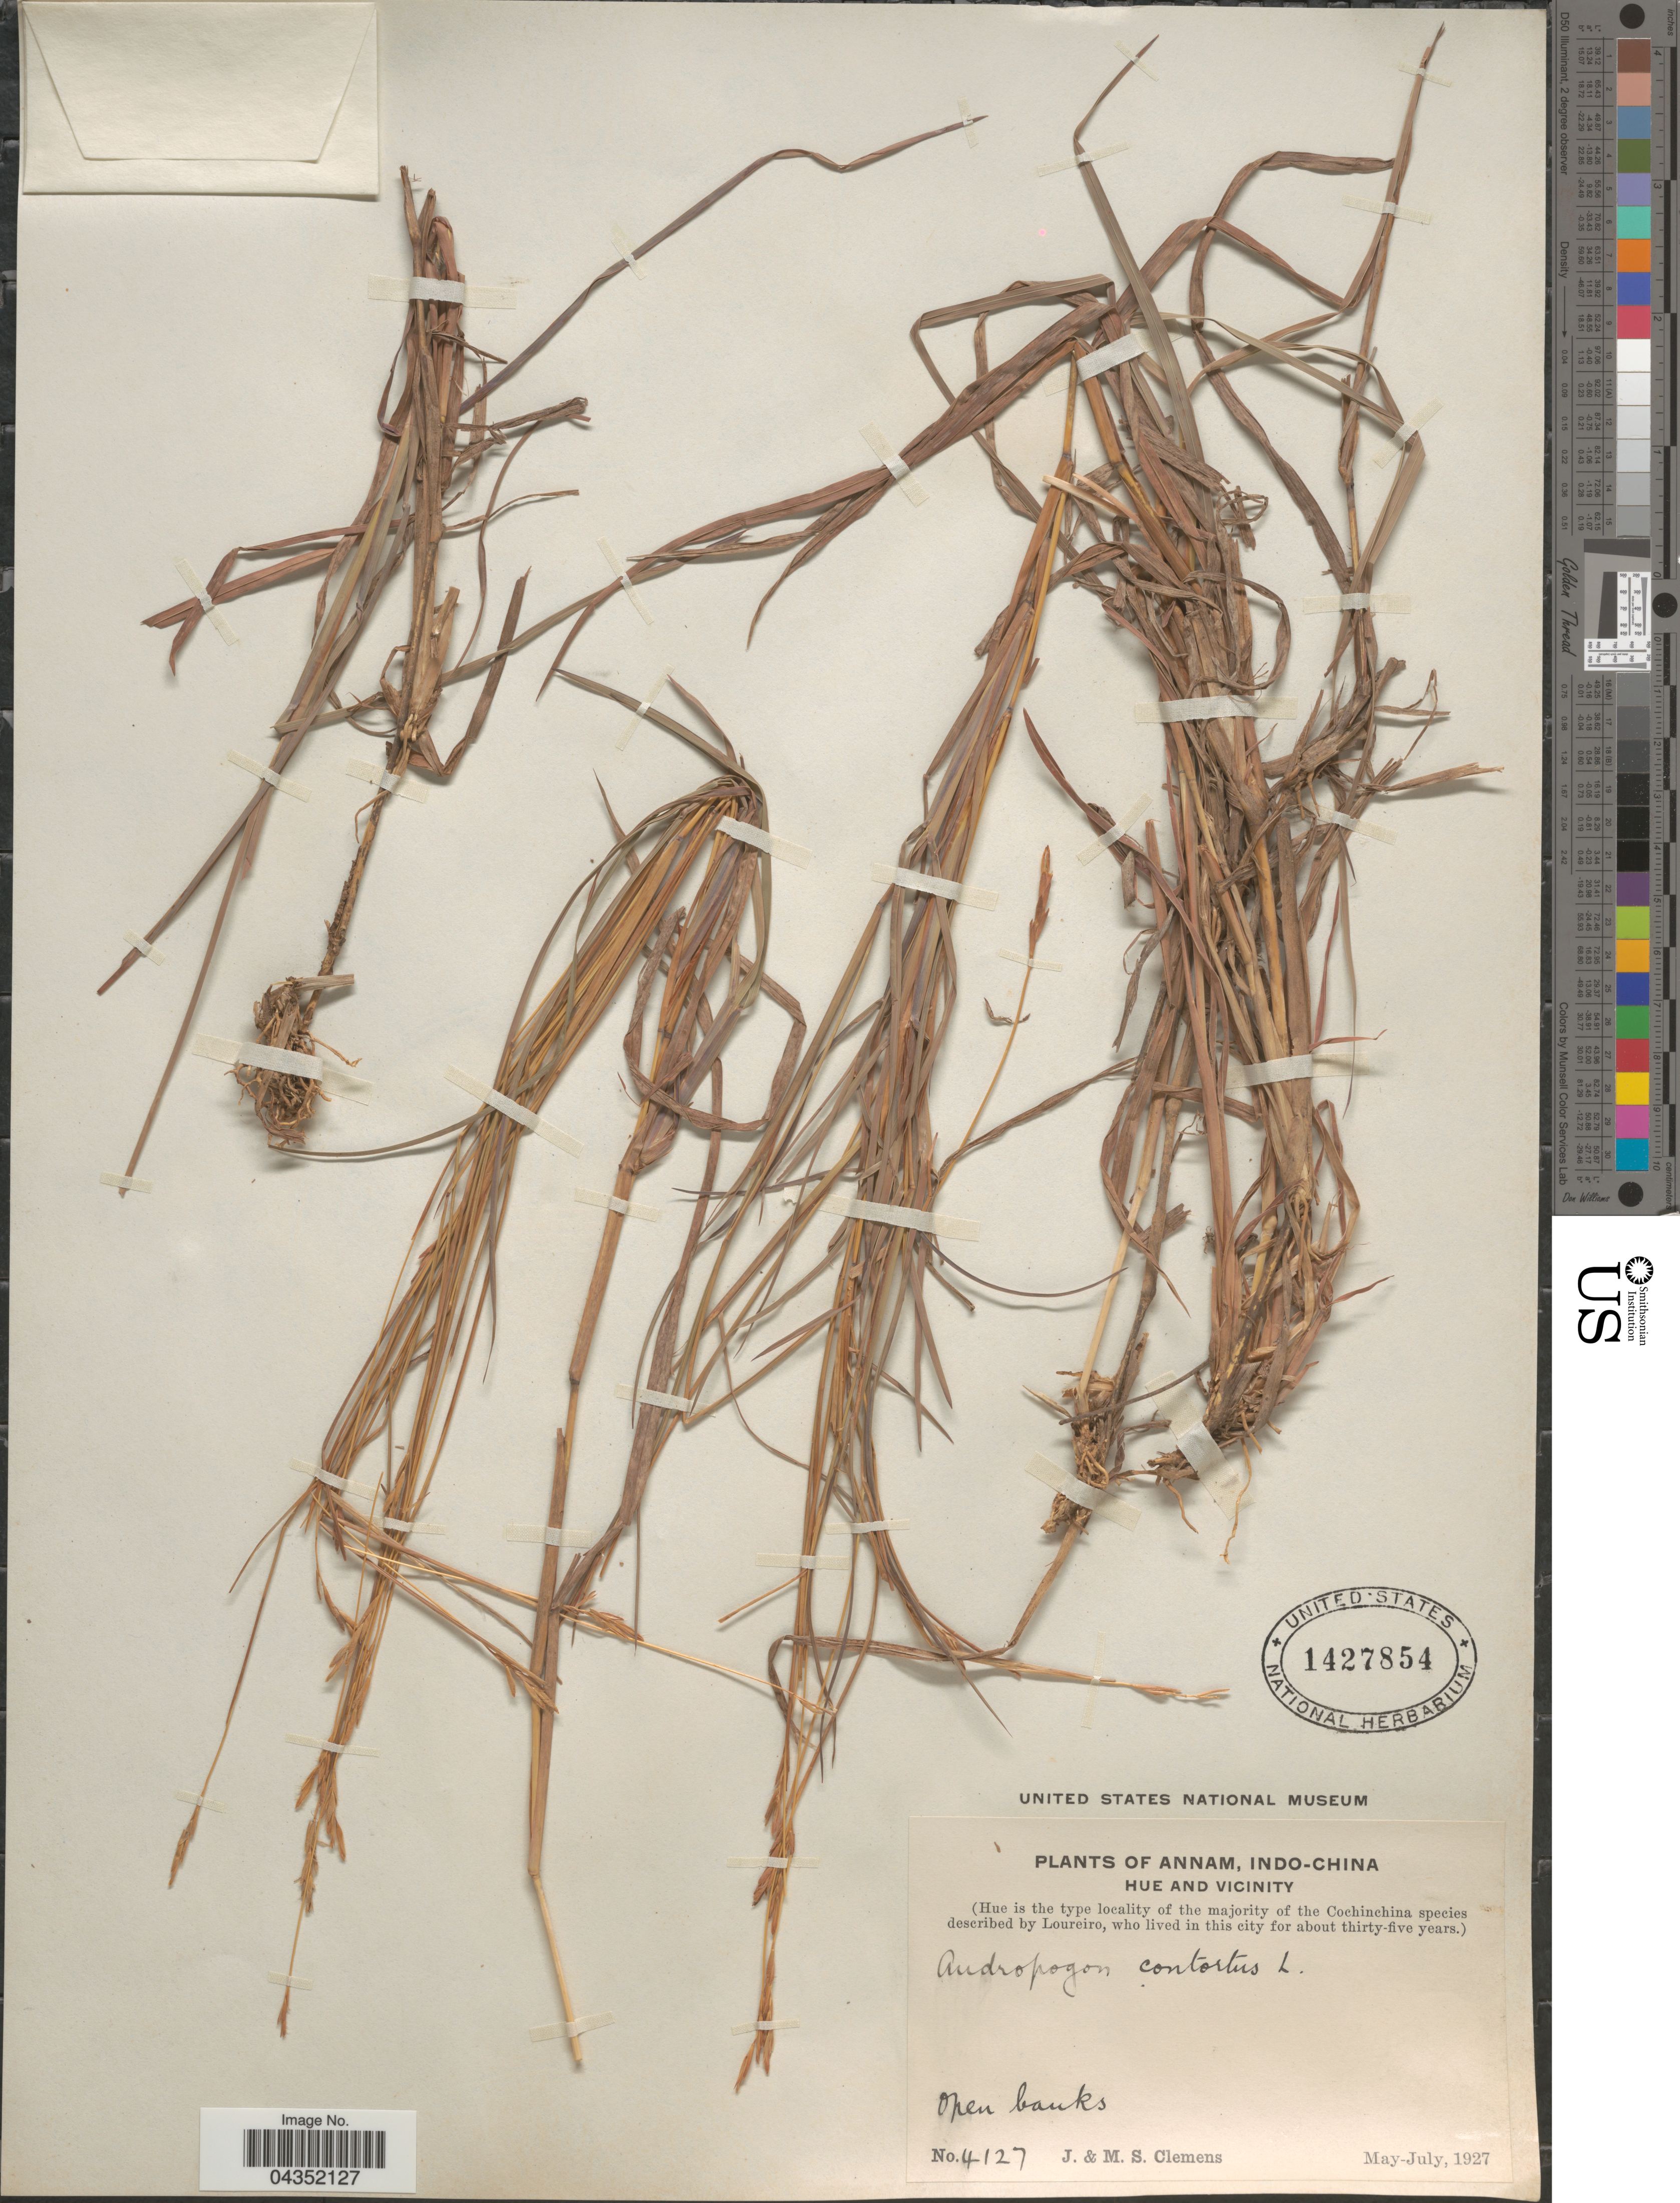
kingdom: Plantae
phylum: Tracheophyta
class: Liliopsida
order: Poales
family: Poaceae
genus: Heteropogon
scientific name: Heteropogon contortus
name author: (L.) P. Beauv. ex Roem. & Schult.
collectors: J. Clemens & M. S. Clemens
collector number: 4127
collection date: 1927-05/1927-07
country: Vietnam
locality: Annam, Indo-China. Hue and vicinity.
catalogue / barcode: US 1427854